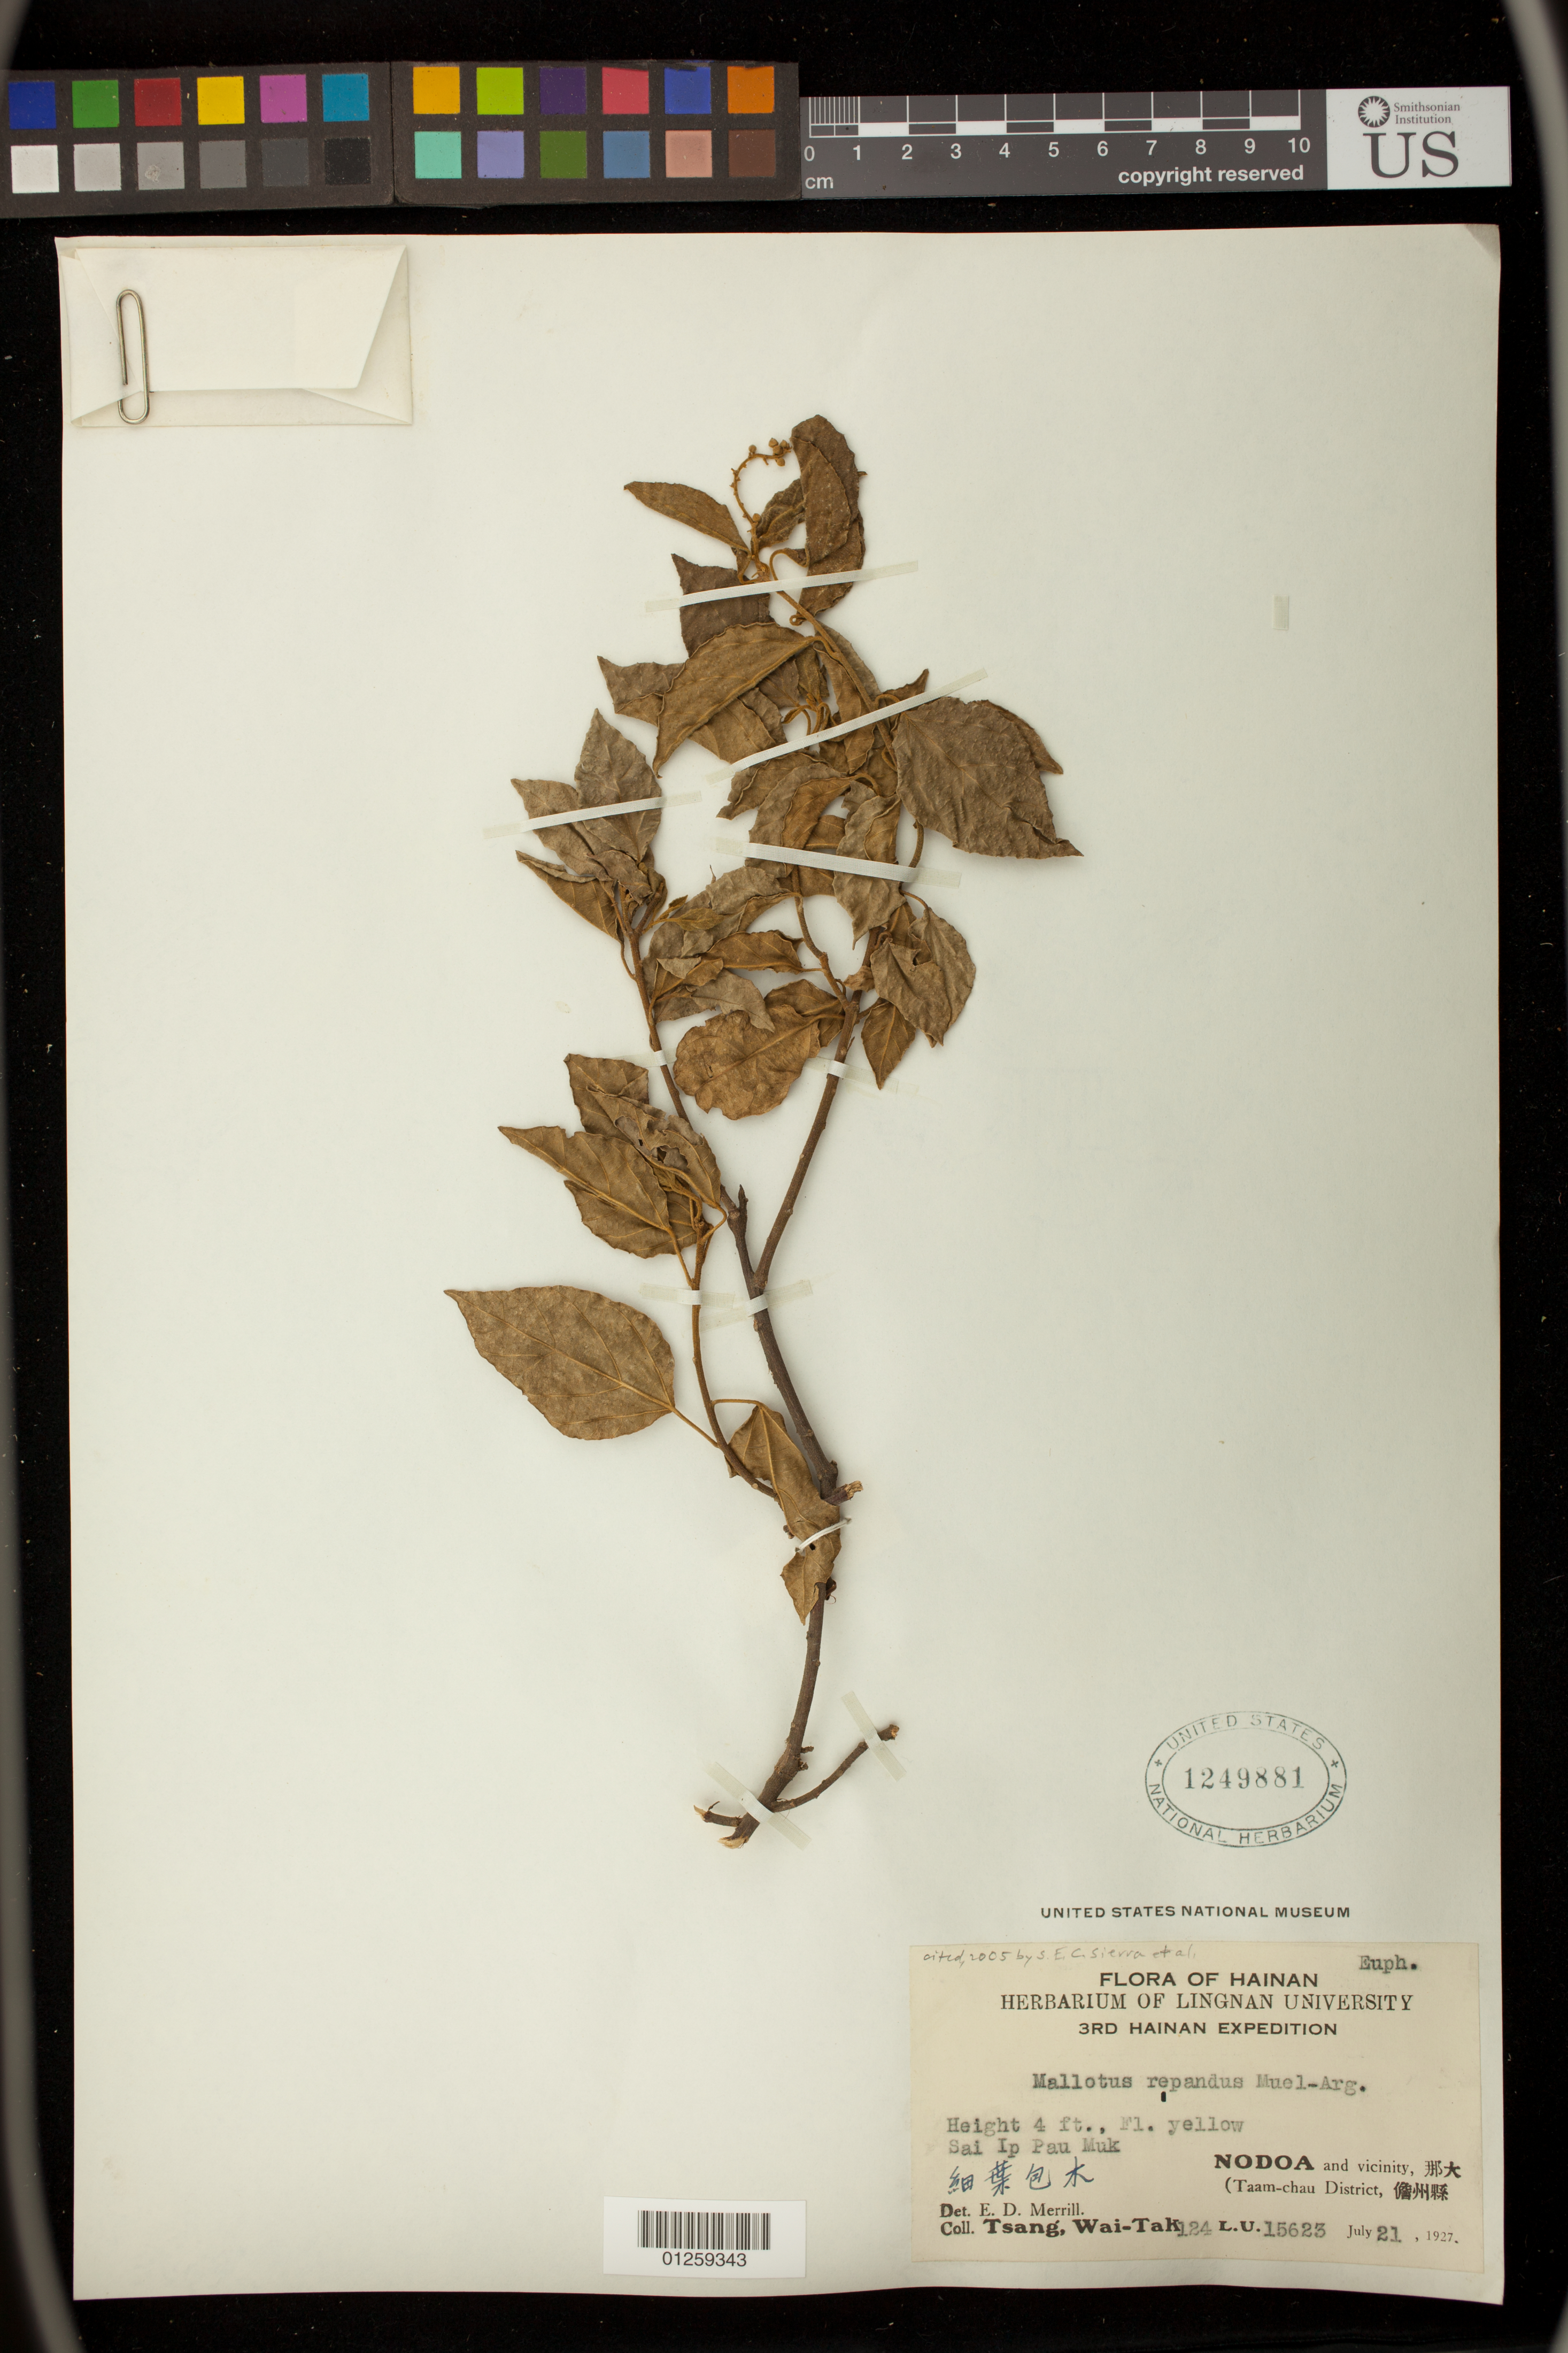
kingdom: Plantae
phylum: Tracheophyta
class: Magnoliopsida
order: Malpighiales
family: Euphorbiaceae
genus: Mallotus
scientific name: Mallotus repandus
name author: (Rottler) Müll. Arg.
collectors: W. T. Tsang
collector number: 124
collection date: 1927-07-21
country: China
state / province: Hainan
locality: Sai Ip Pau Muk,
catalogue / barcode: US 1249881